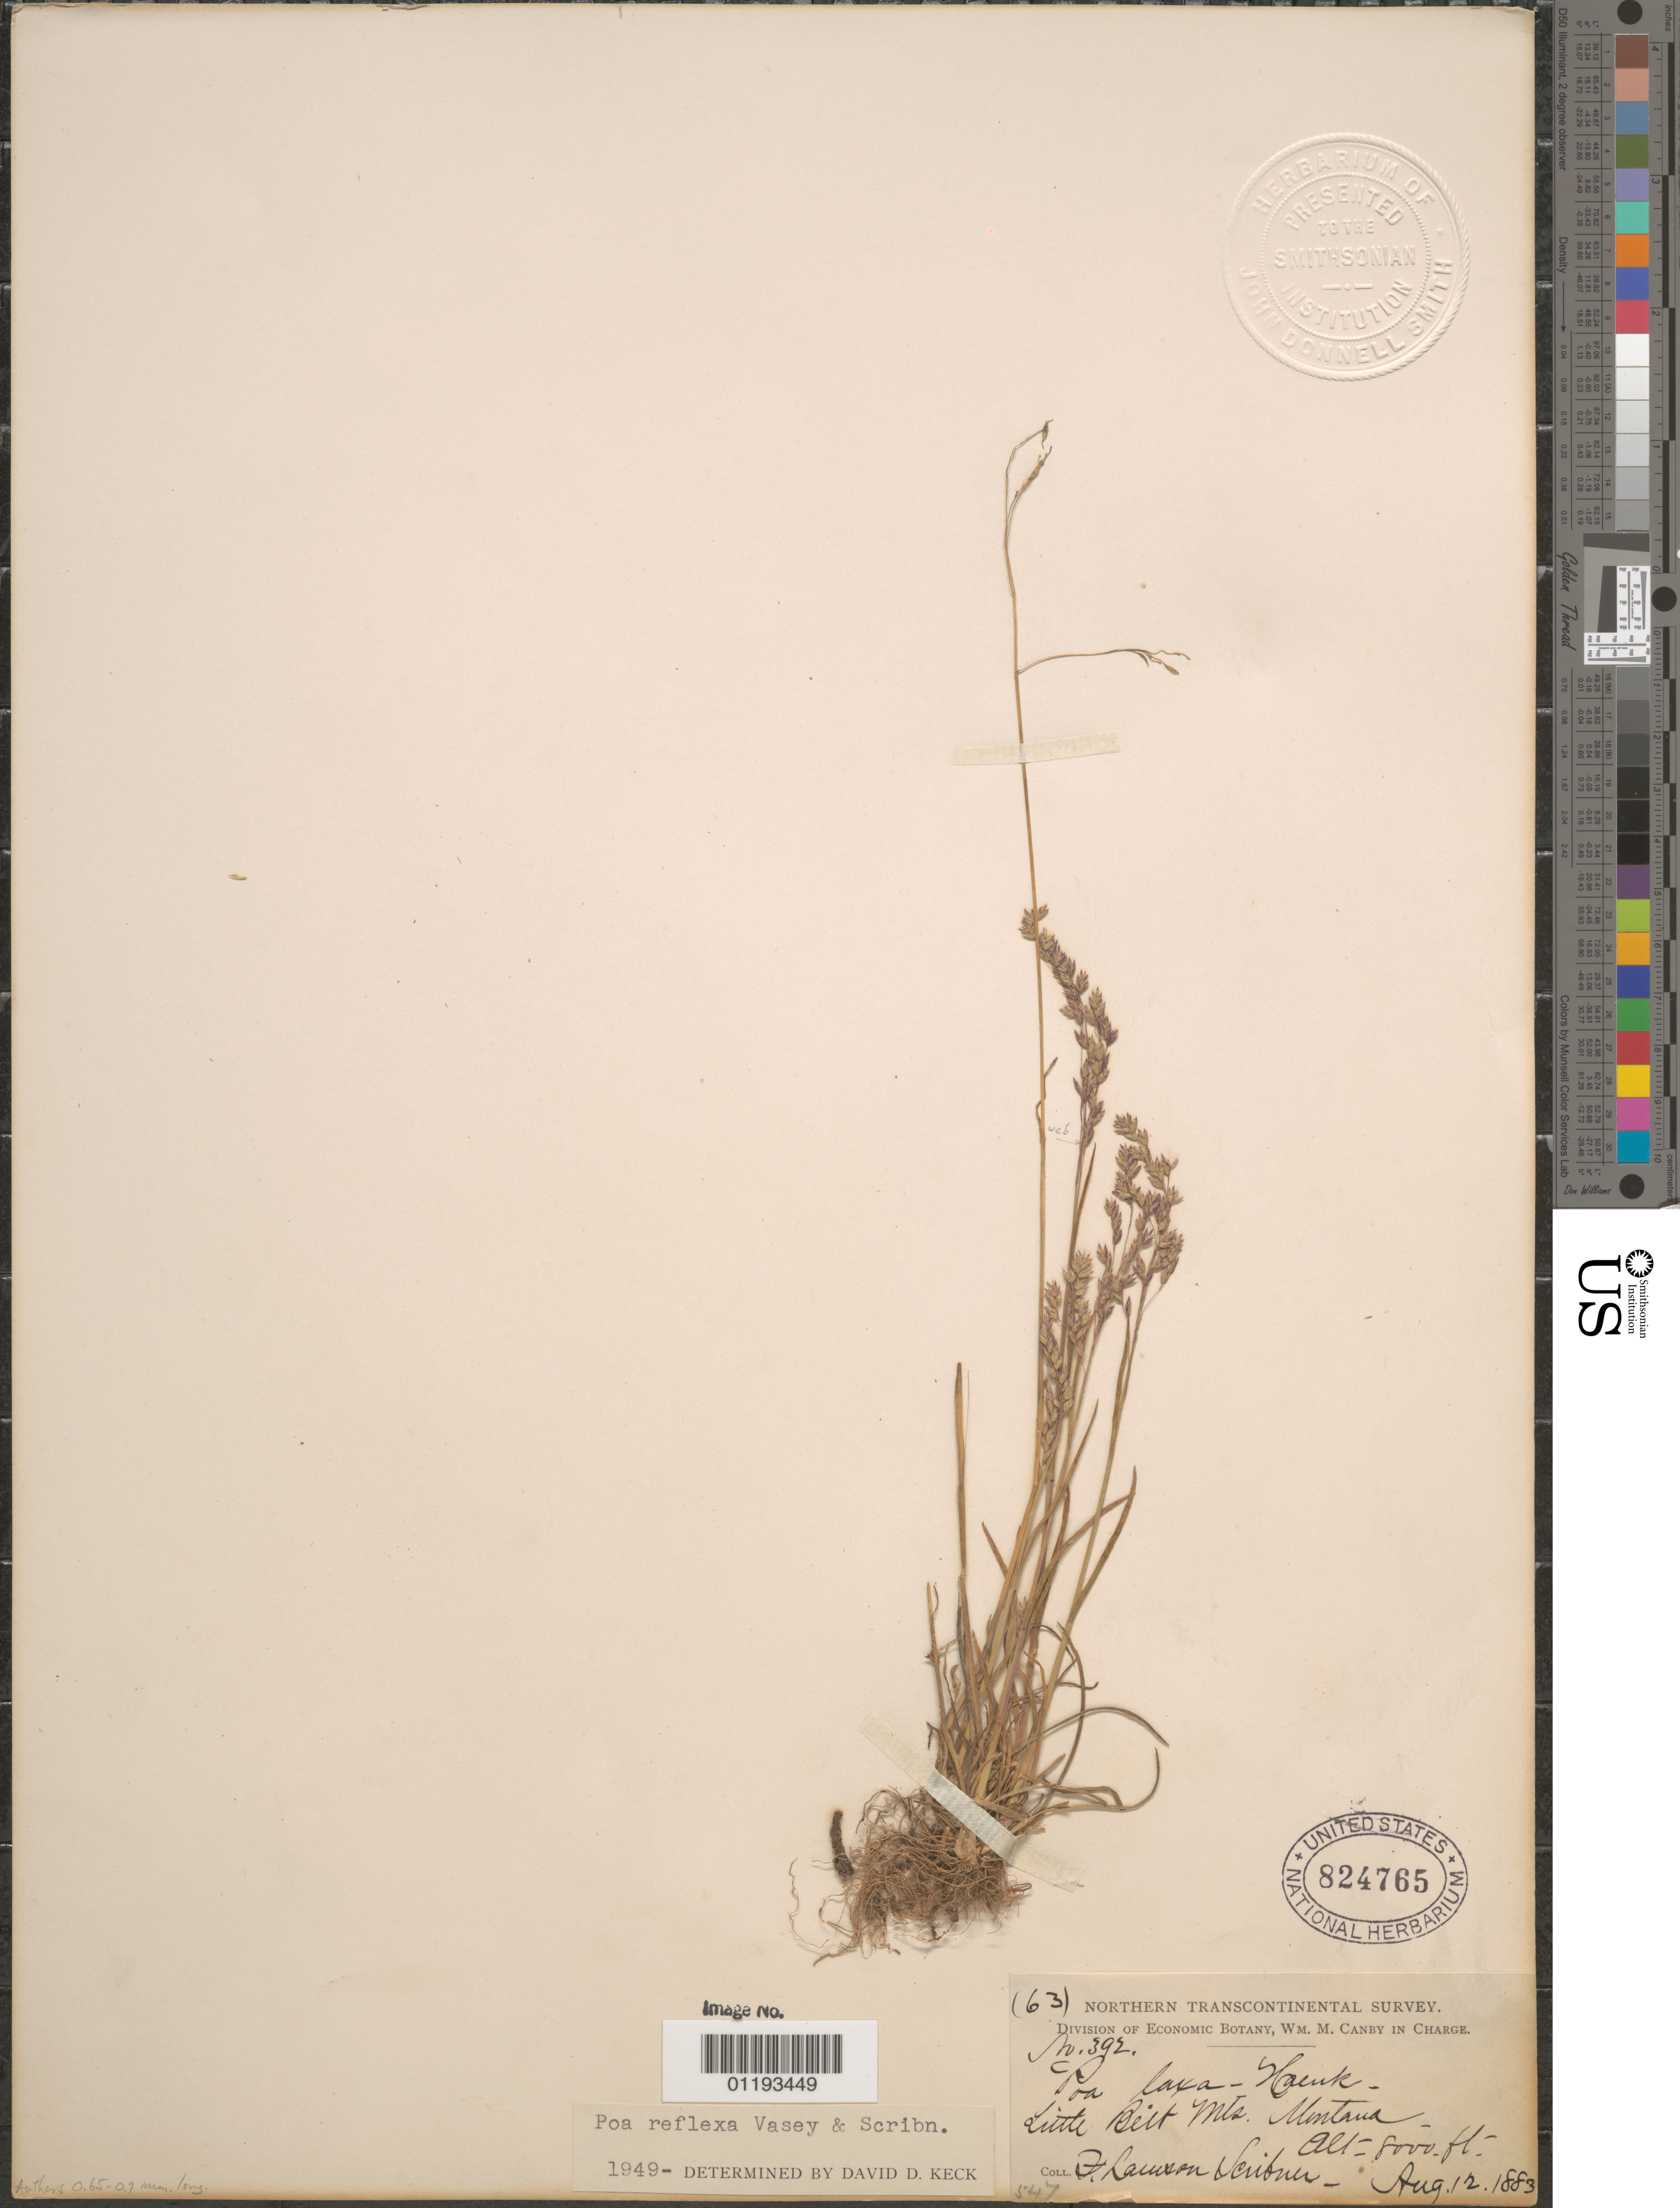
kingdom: Plantae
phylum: Tracheophyta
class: Liliopsida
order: Poales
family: Poaceae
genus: Poa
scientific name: Poa reflexa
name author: Vasey & Scribn.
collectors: F. L. Scribner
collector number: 1631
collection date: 1883-08-12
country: United States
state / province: Montana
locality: Little Belt Mts.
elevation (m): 2438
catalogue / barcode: US 824765